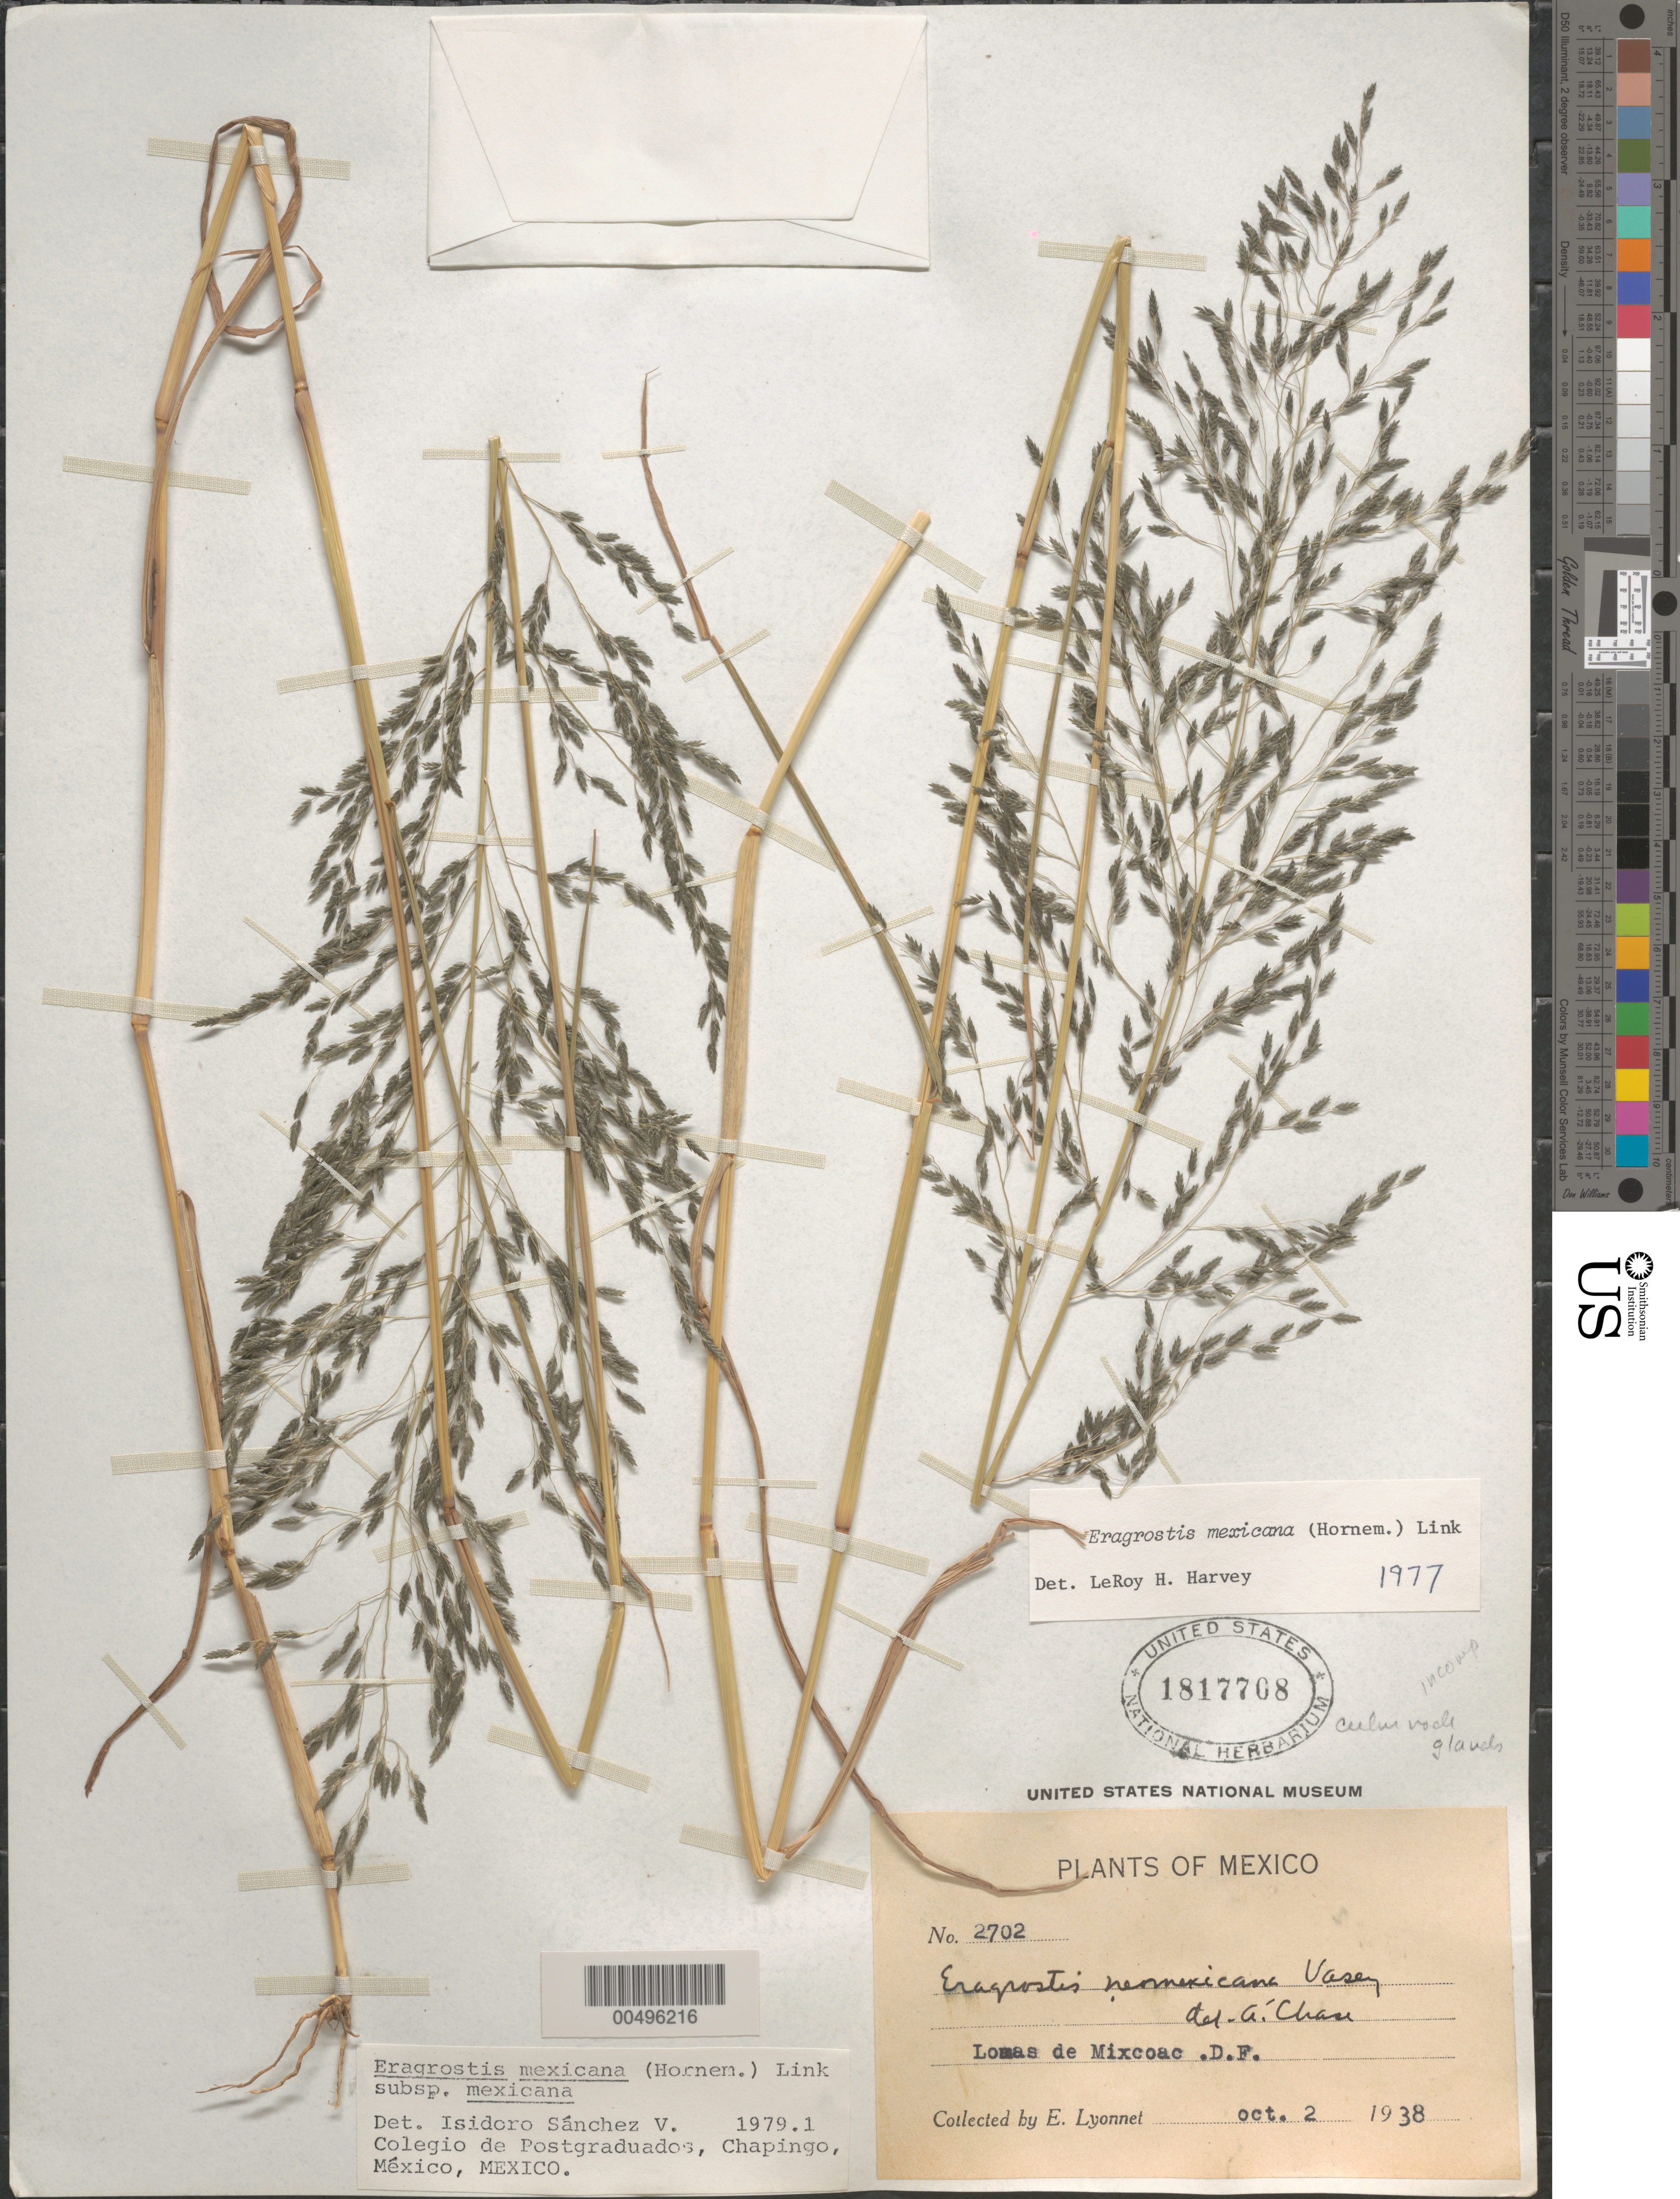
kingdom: Plantae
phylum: Tracheophyta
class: Liliopsida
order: Poales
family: Poaceae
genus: Eragrostis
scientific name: Eragrostis mexicana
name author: (Hornem.) Link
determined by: Sánchez Vega, I. M.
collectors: Bro. E. Lyonnet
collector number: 2702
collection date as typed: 2 Oct 1938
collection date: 1938-10-02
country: Mexico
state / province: Distrito Federal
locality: Lomas de Mixcoac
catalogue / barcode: US 1817708